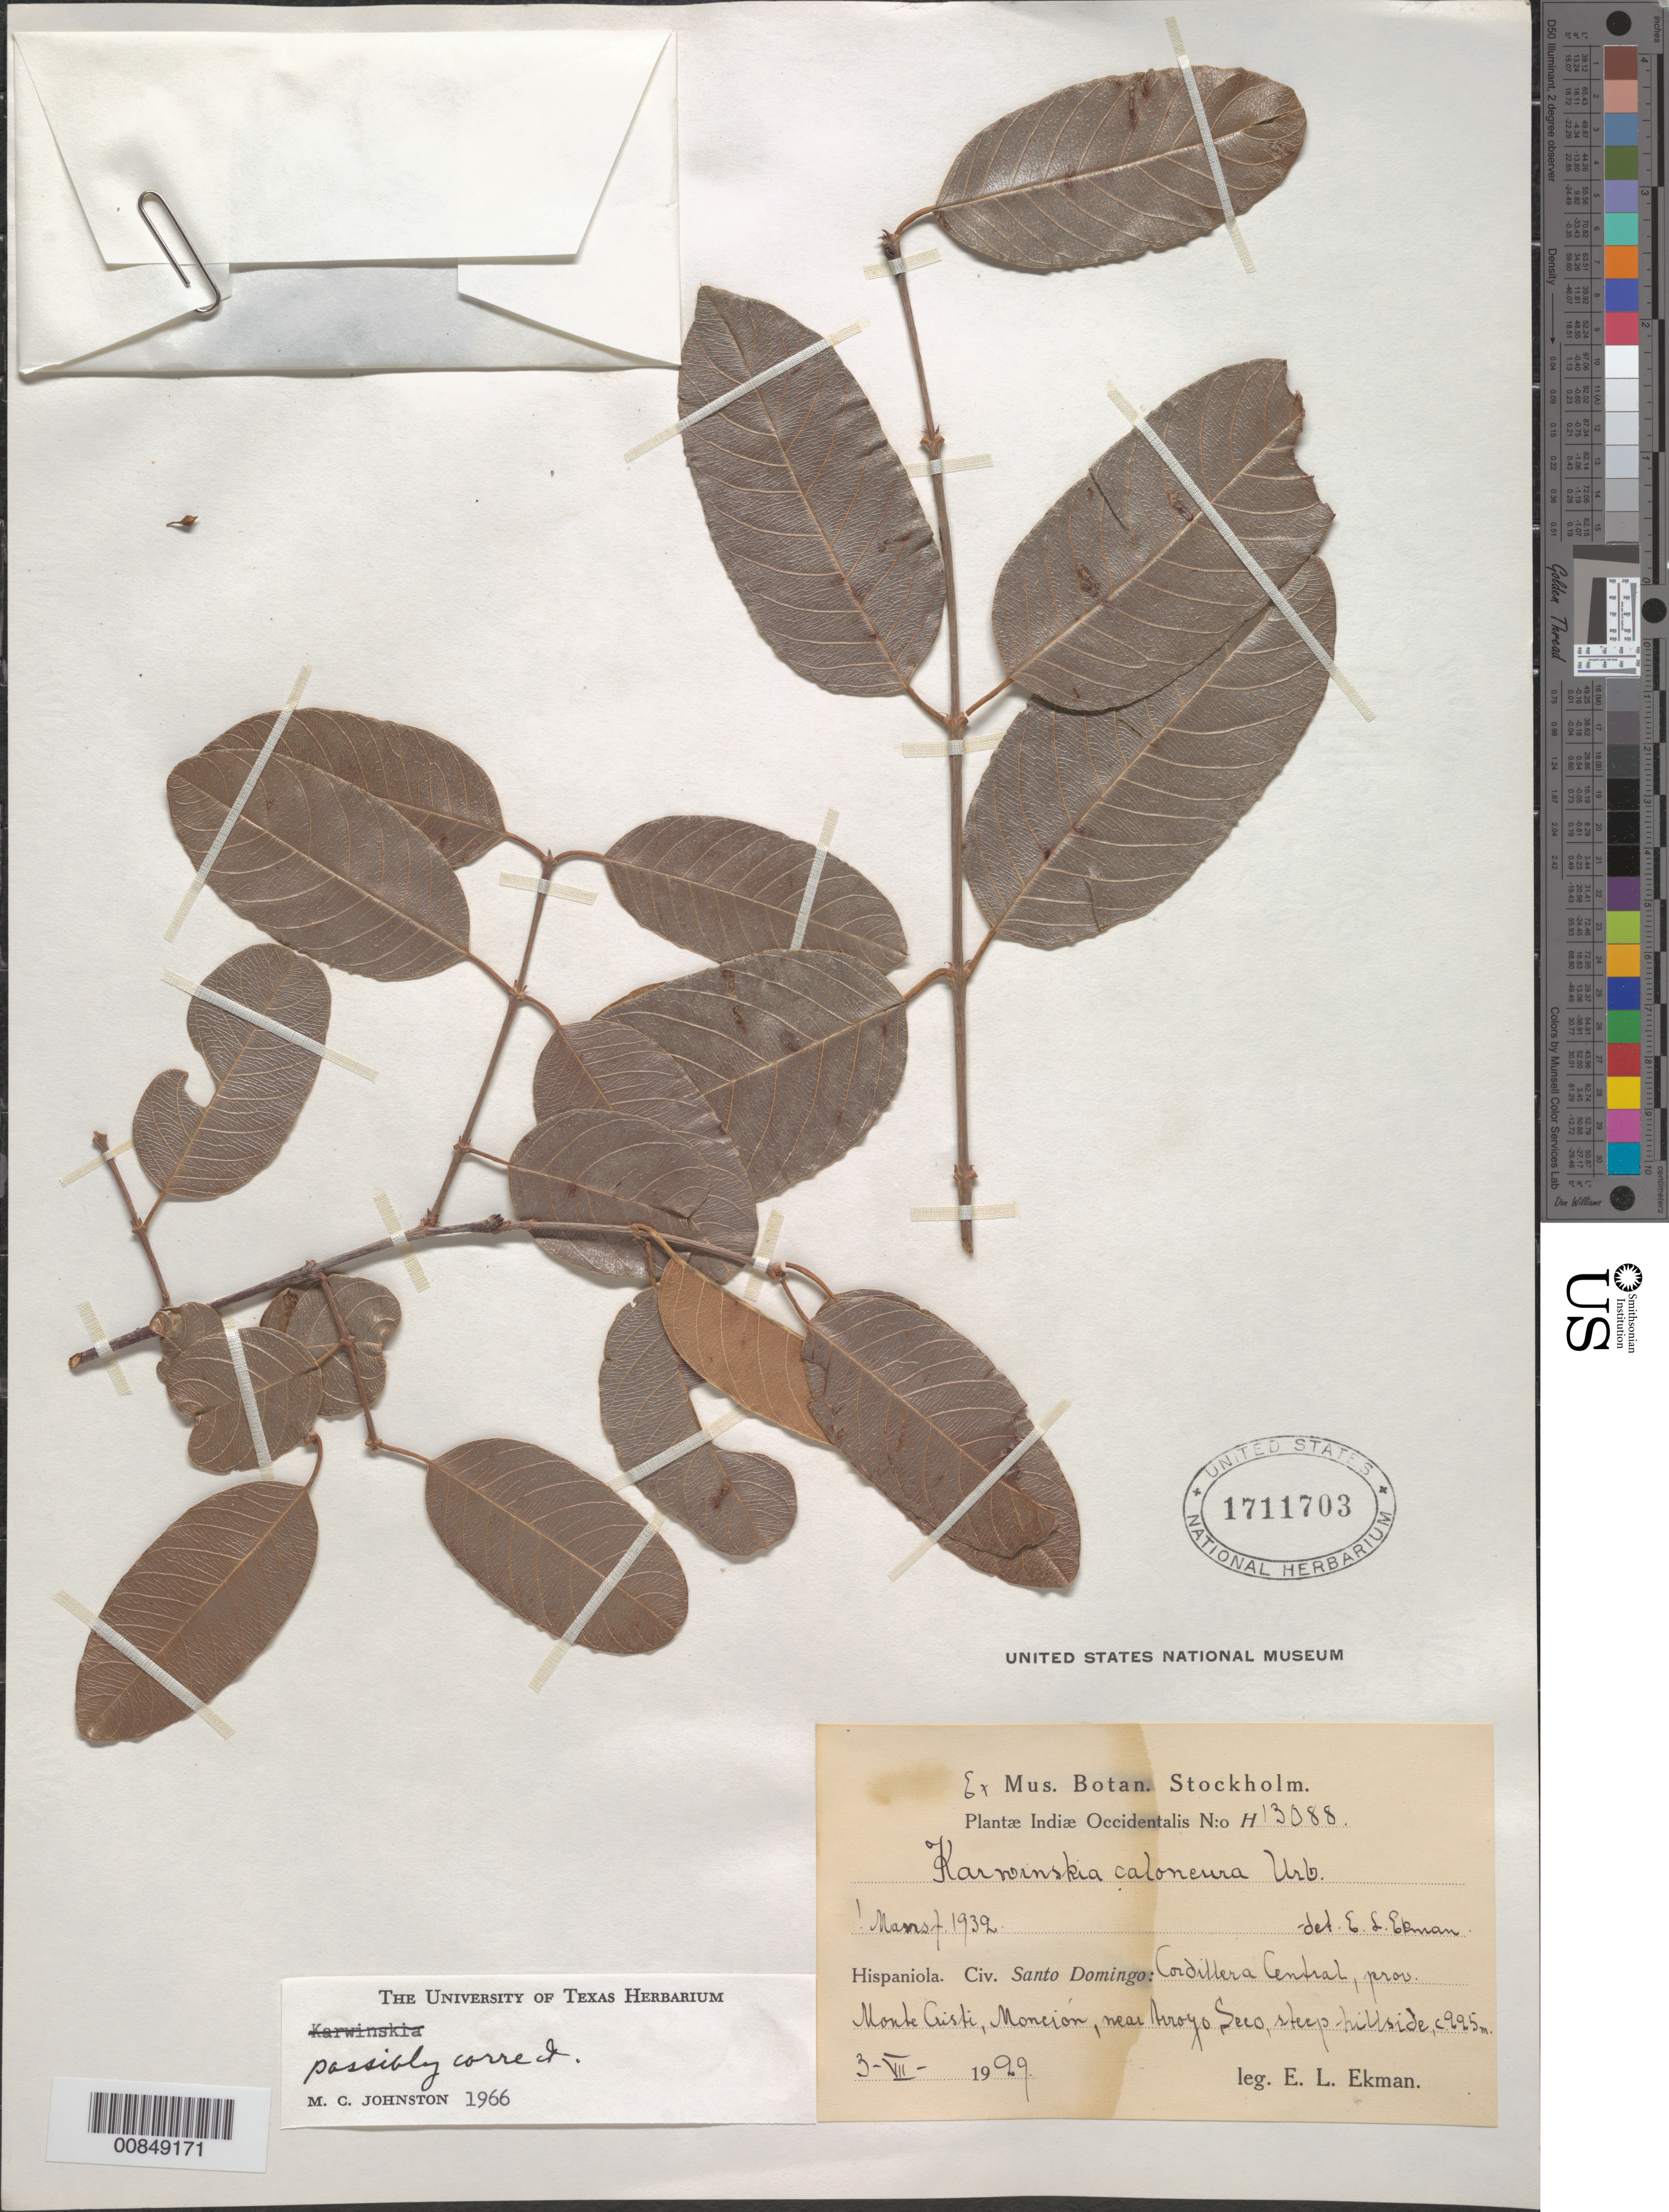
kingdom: Plantae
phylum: Tracheophyta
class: Magnoliopsida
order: Rosales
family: Rhamnaceae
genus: Karwinskia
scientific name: Karwinskia caloneura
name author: Urb.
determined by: Johnston, Marshall C.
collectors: E. L. Ekman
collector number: H 13088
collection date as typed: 03 Jul 1929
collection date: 1929-07-03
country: Dominican Republic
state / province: Monte Cristi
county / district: Monción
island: Hispaniola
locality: Cordillera Central, near Arroyo Seco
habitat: Steep hillside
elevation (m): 225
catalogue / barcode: US 1711703